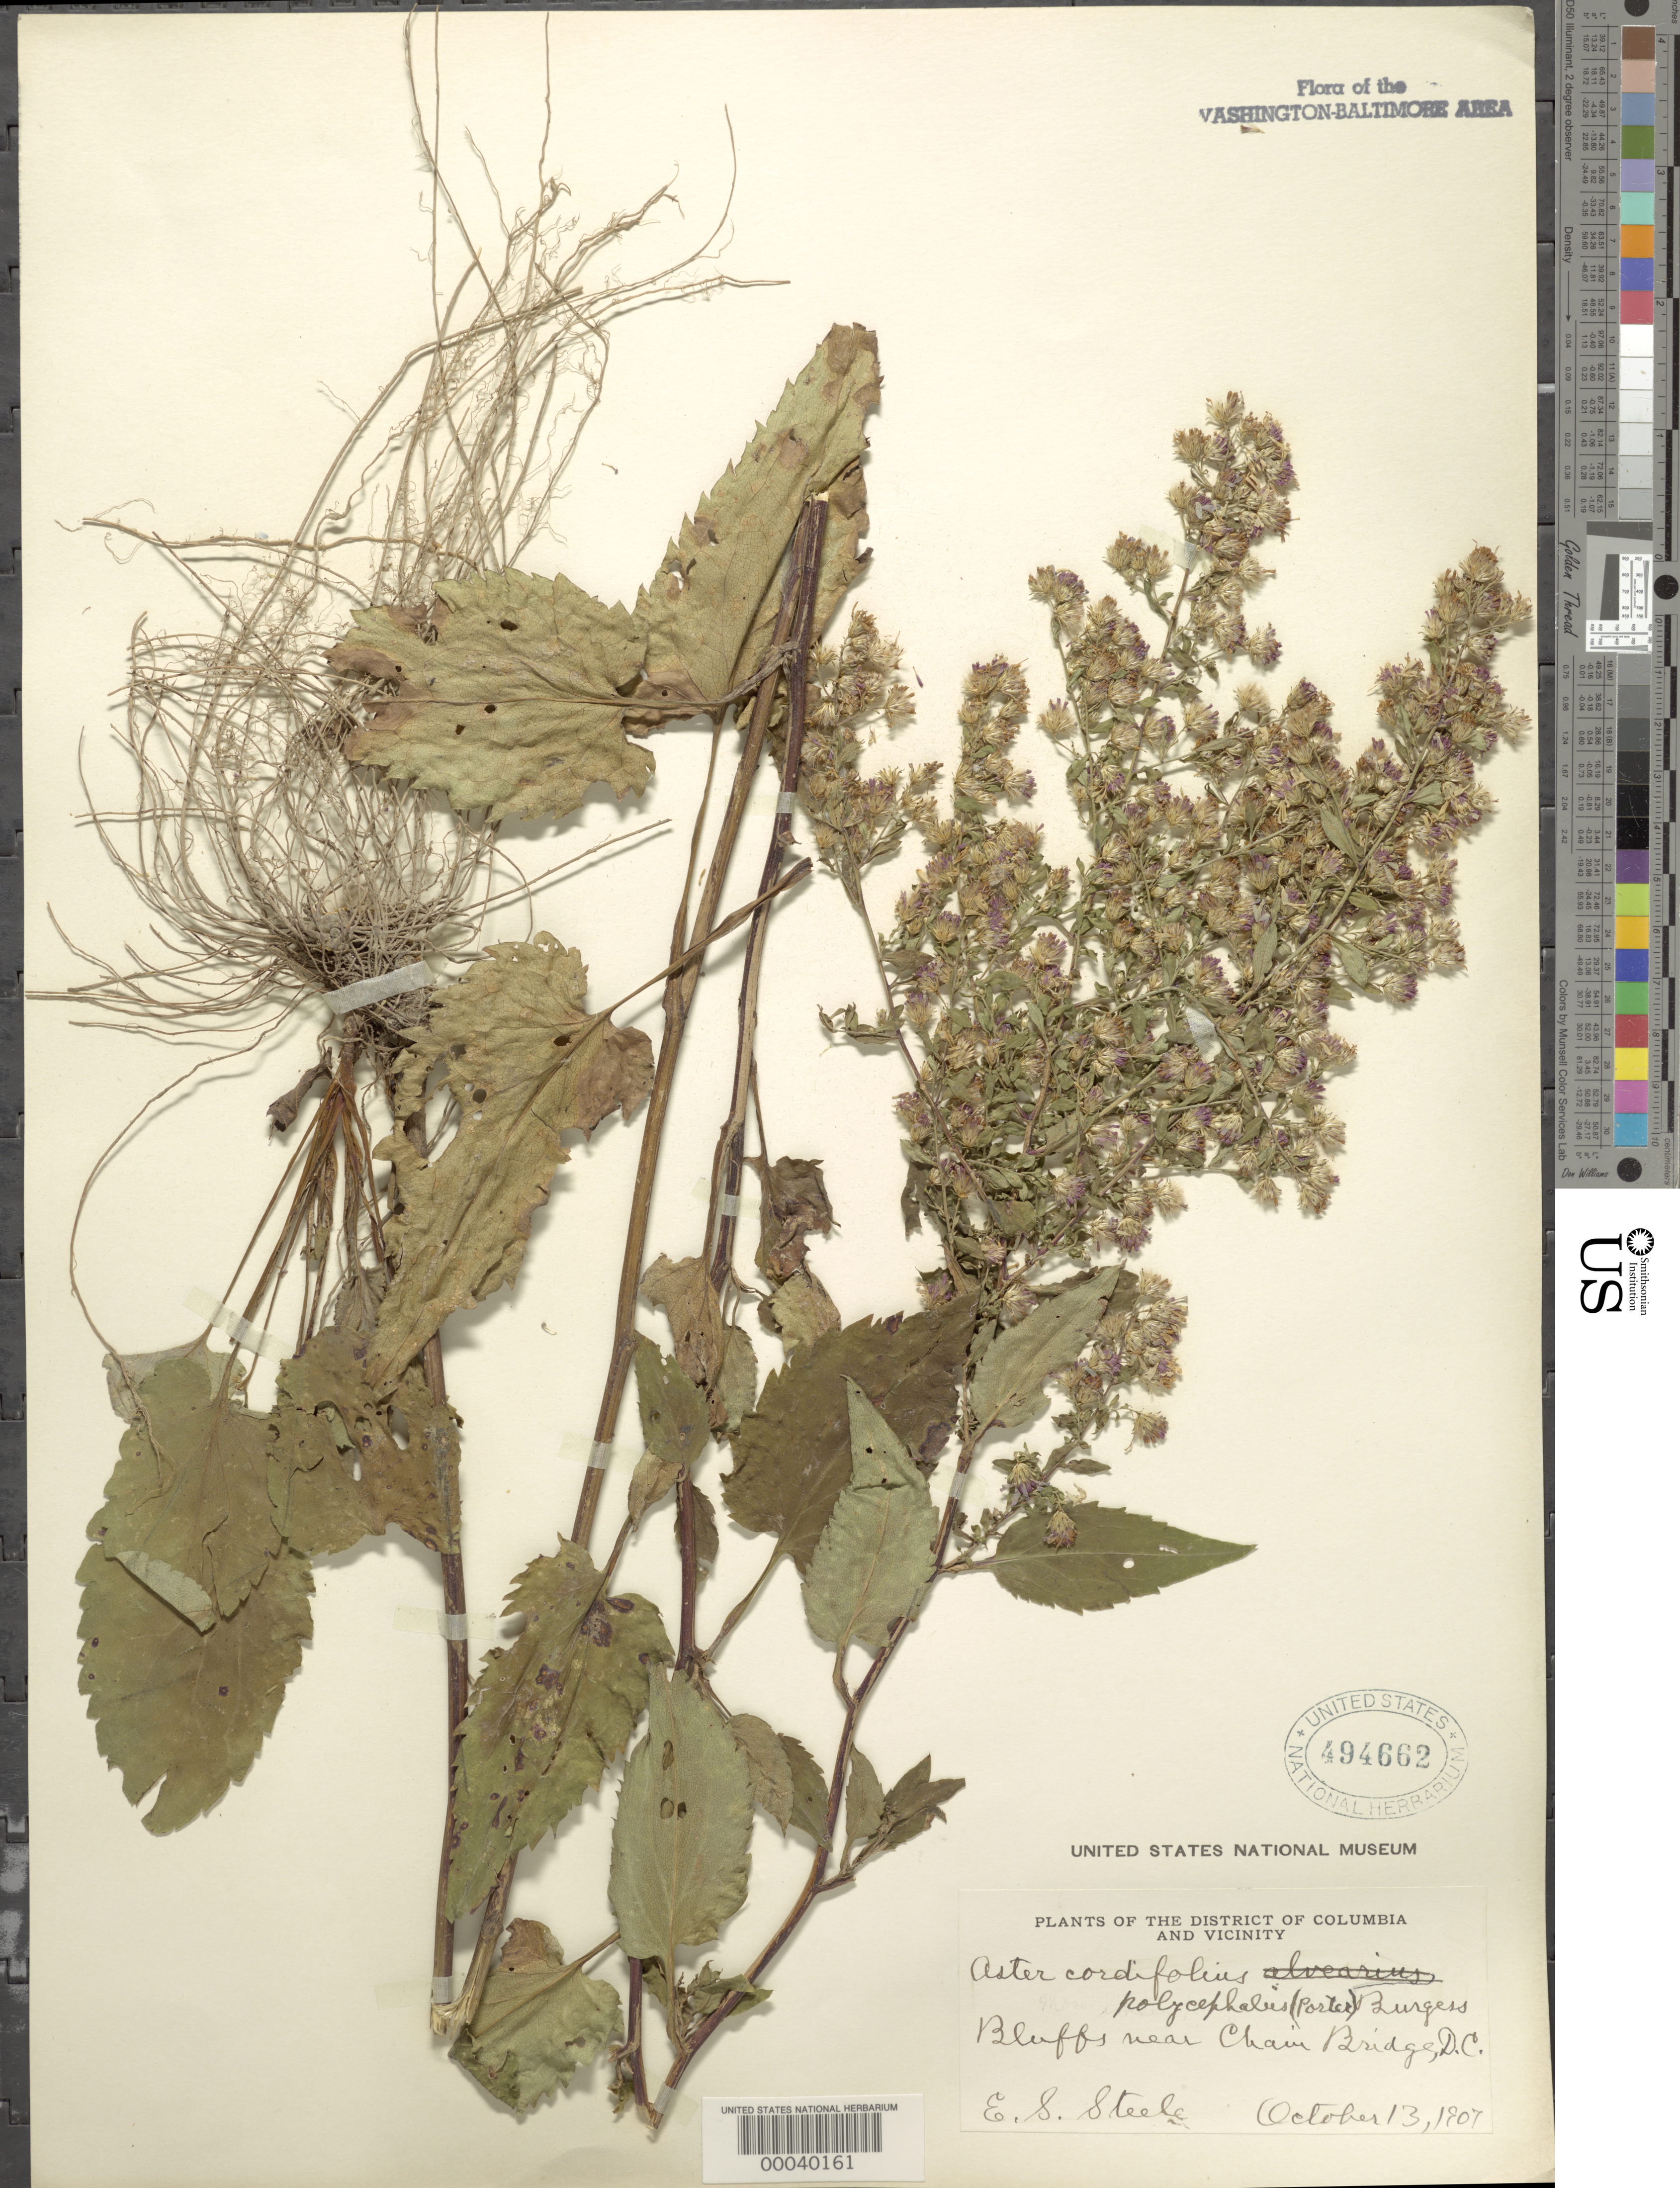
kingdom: Plantae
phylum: Tracheophyta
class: Magnoliopsida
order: Asterales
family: Asteraceae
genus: Symphyotrichum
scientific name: Symphyotrichum cordifolium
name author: (L.) G.L. Nesom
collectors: E. Steele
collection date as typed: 13 Oct 1907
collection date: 1907-10-13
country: United States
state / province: District of Columbia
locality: Bluffs near Chain Bridge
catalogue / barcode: US 494662